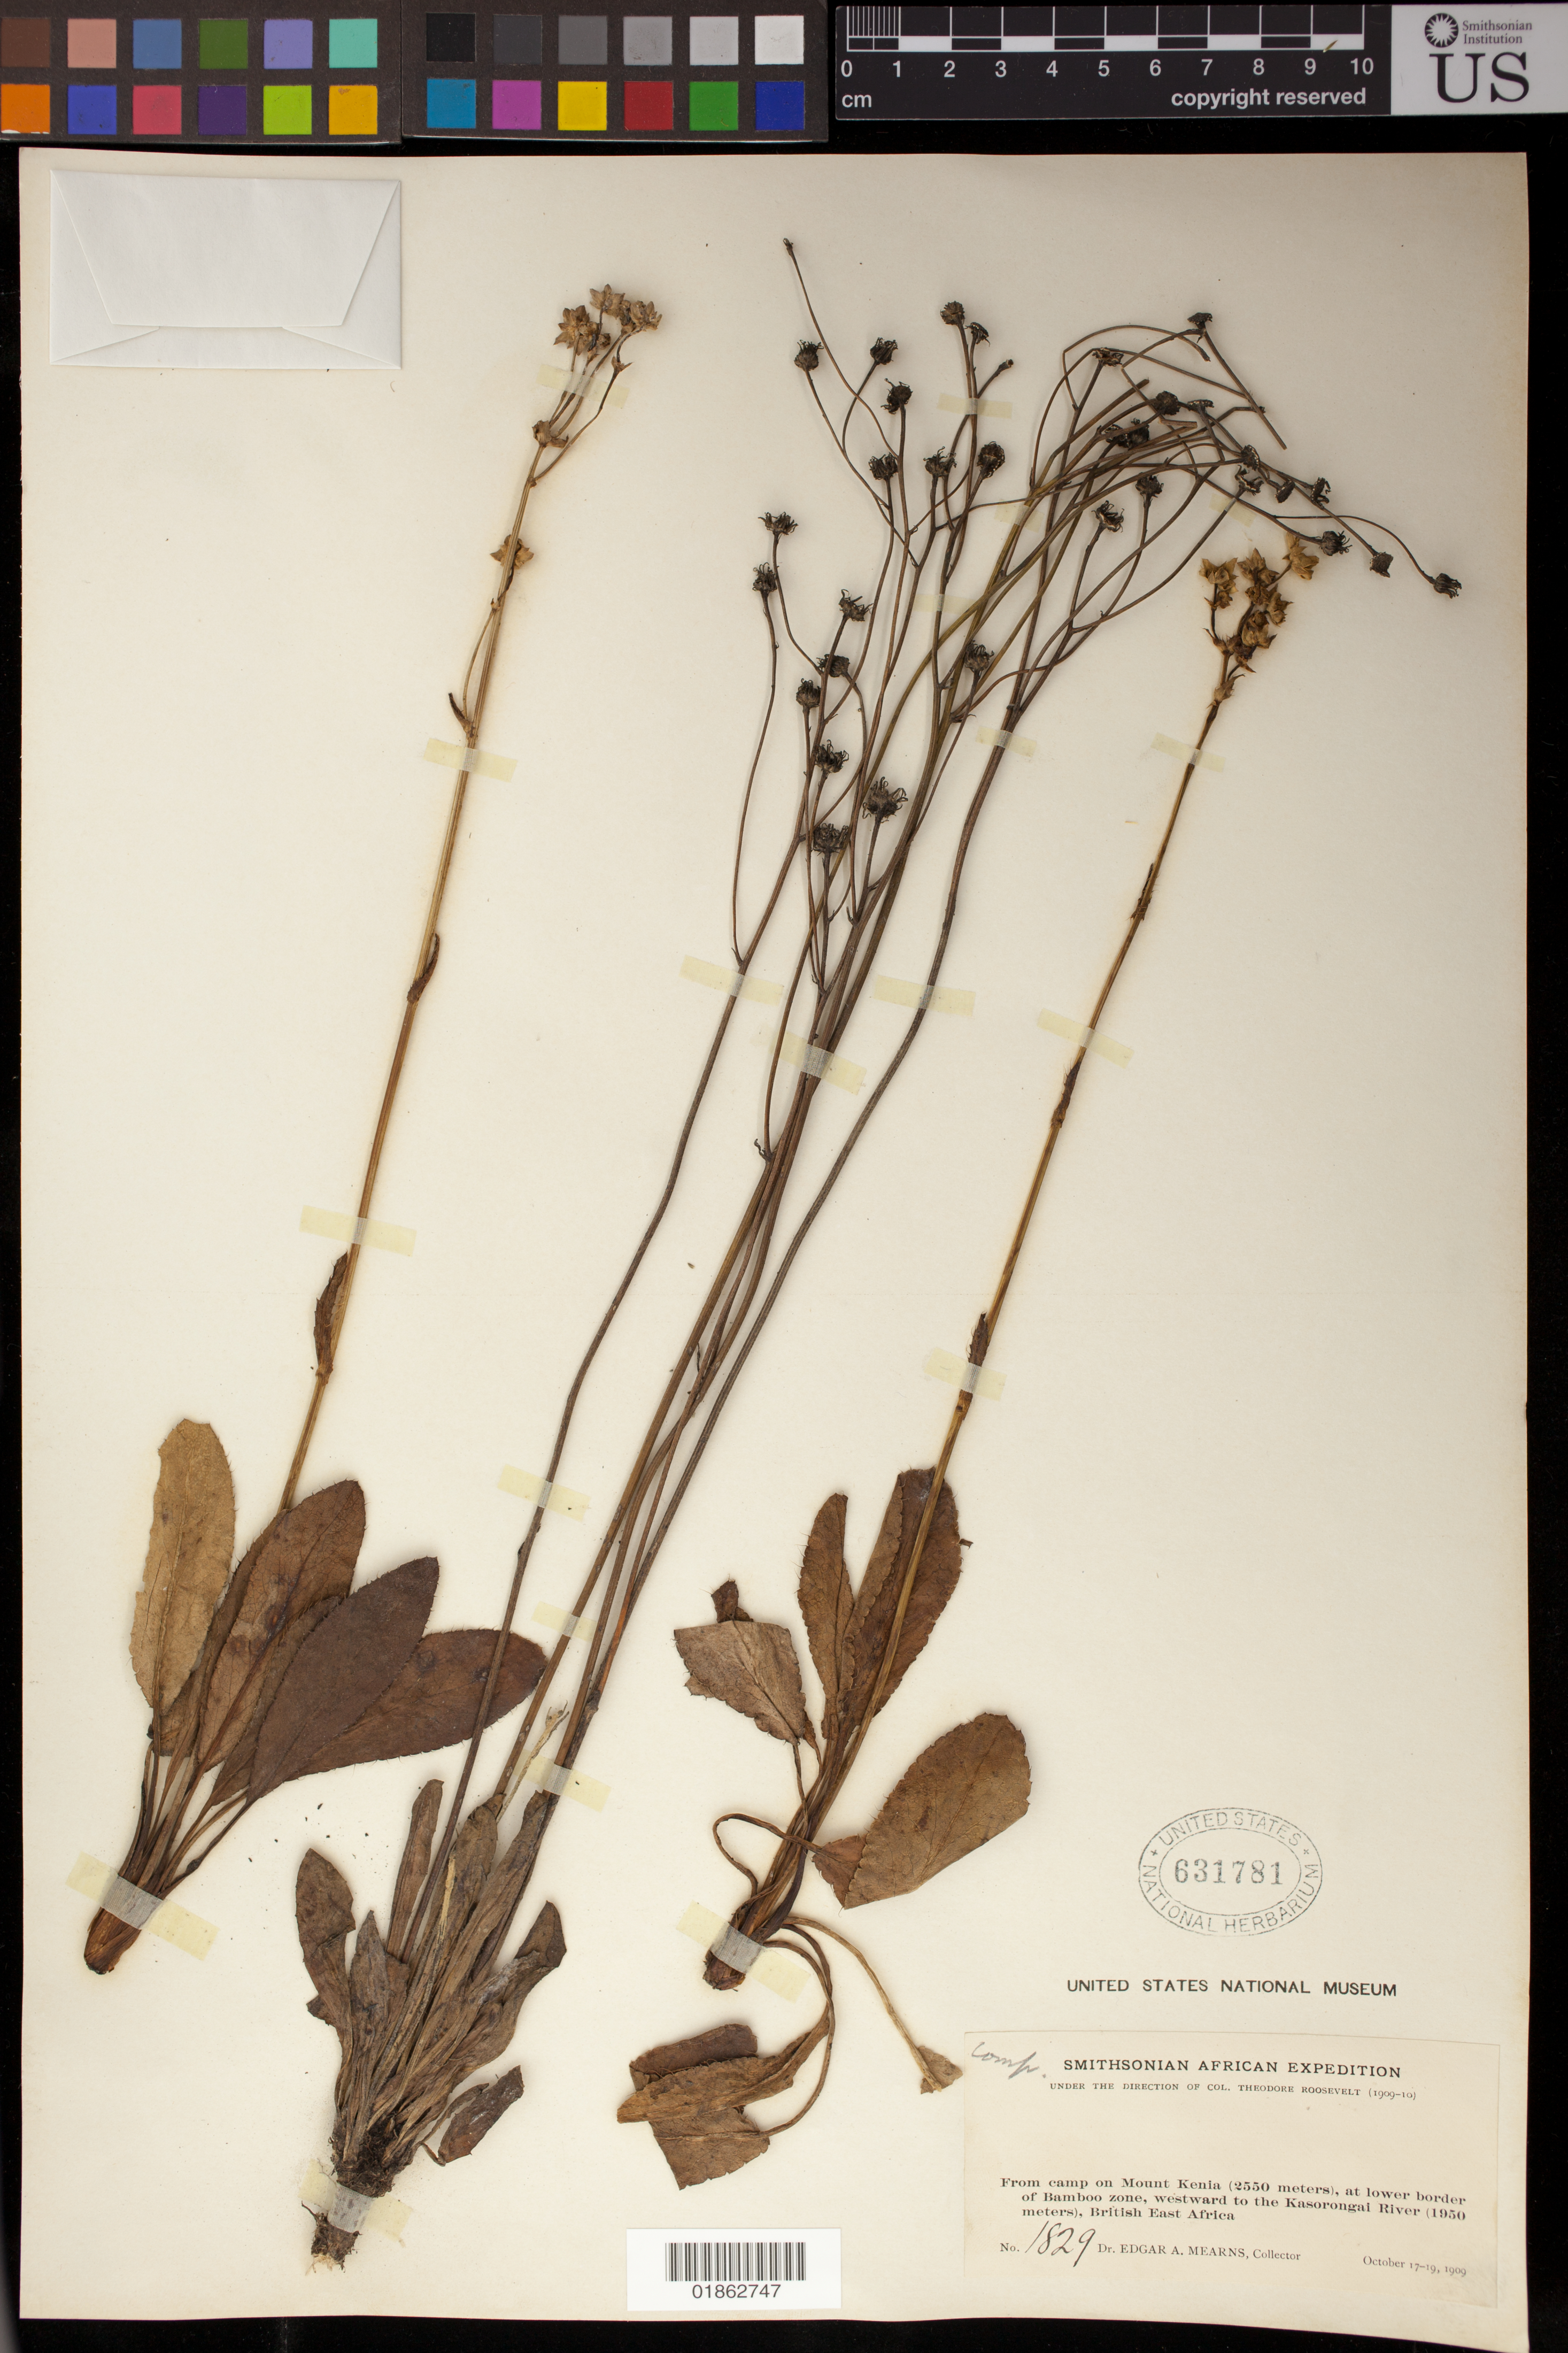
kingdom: Plantae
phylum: Tracheophyta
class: Magnoliopsida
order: Asterales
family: Asteraceae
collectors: E. A. Mearns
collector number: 1829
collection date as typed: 17 Oct 1909 to 19 Oct 1909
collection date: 1909-10-17/1909-10-19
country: Kenya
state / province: Nyeri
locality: From camp on Mount Kenya, at the lower border of Bamboo zone, westward to Kasorongai river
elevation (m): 2550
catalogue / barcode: US 631781